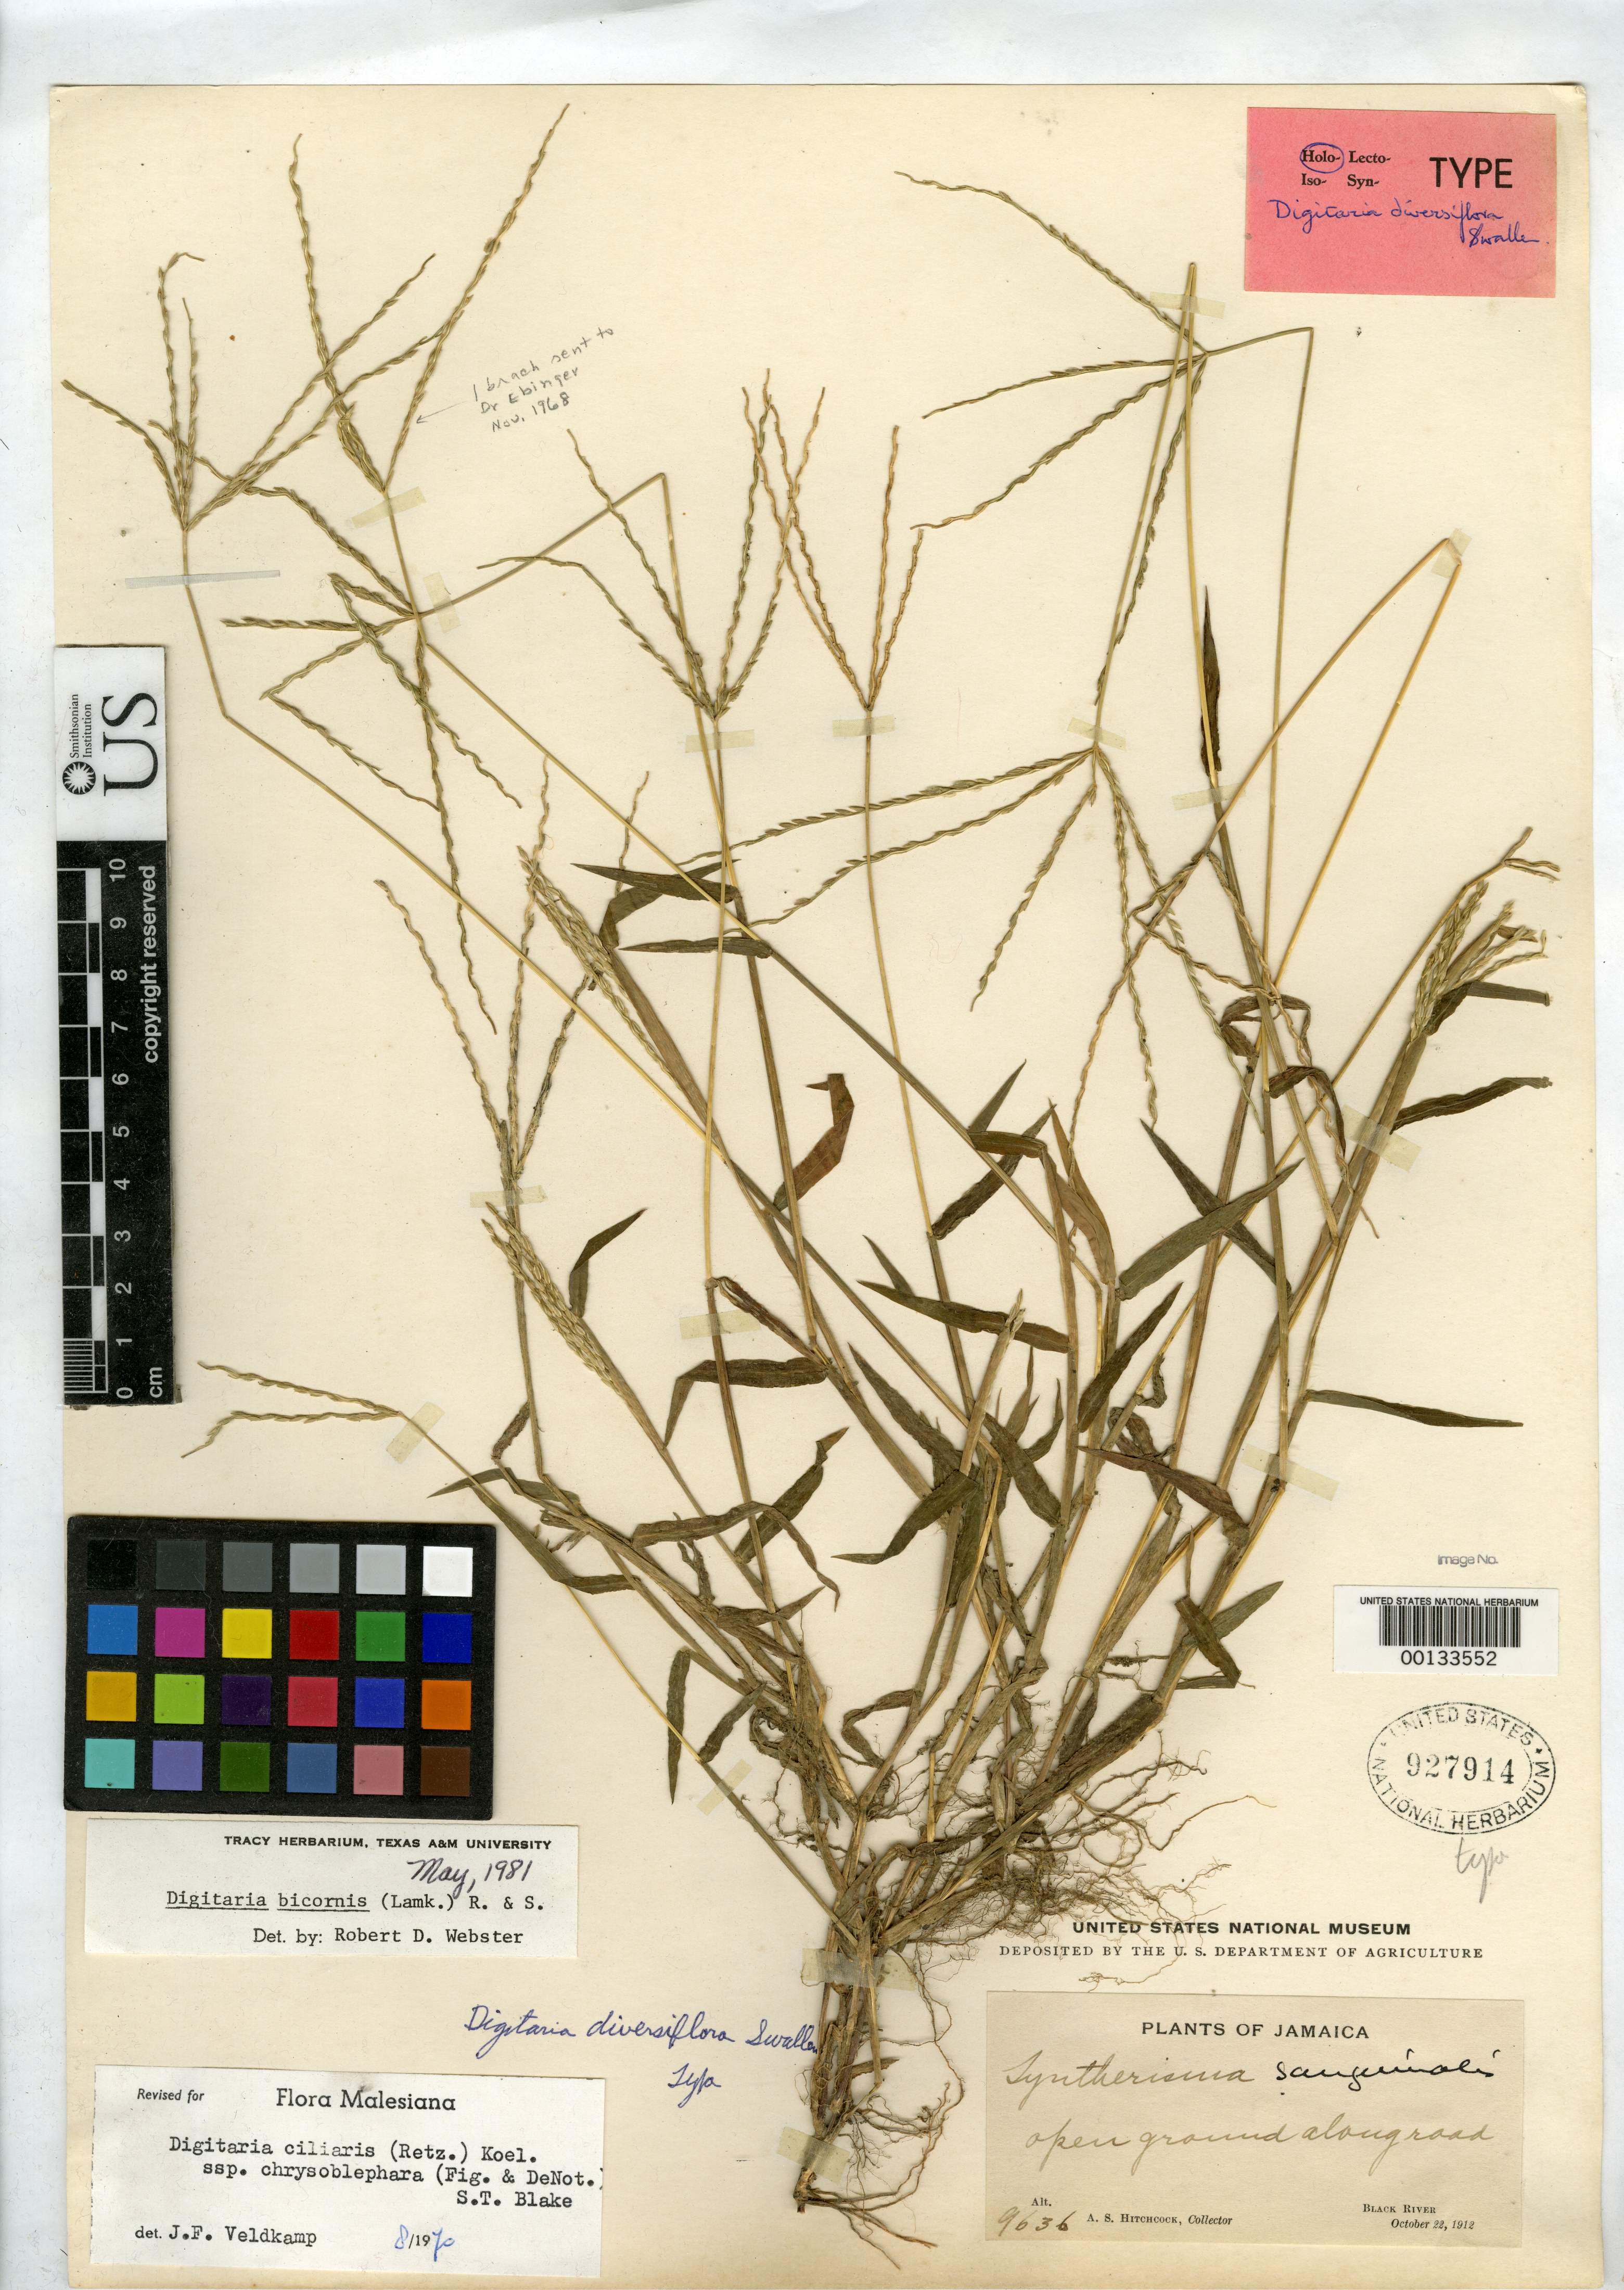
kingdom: Plantae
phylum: Tracheophyta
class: Liliopsida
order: Poales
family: Poaceae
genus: Digitaria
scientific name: Digitaria diversiflora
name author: Swallen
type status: Holotype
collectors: A. S. Hitchcock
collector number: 9636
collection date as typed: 22 Oct 1912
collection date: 1912-10-22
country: Jamaica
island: Greater Antilles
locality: Black River.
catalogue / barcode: US 927914